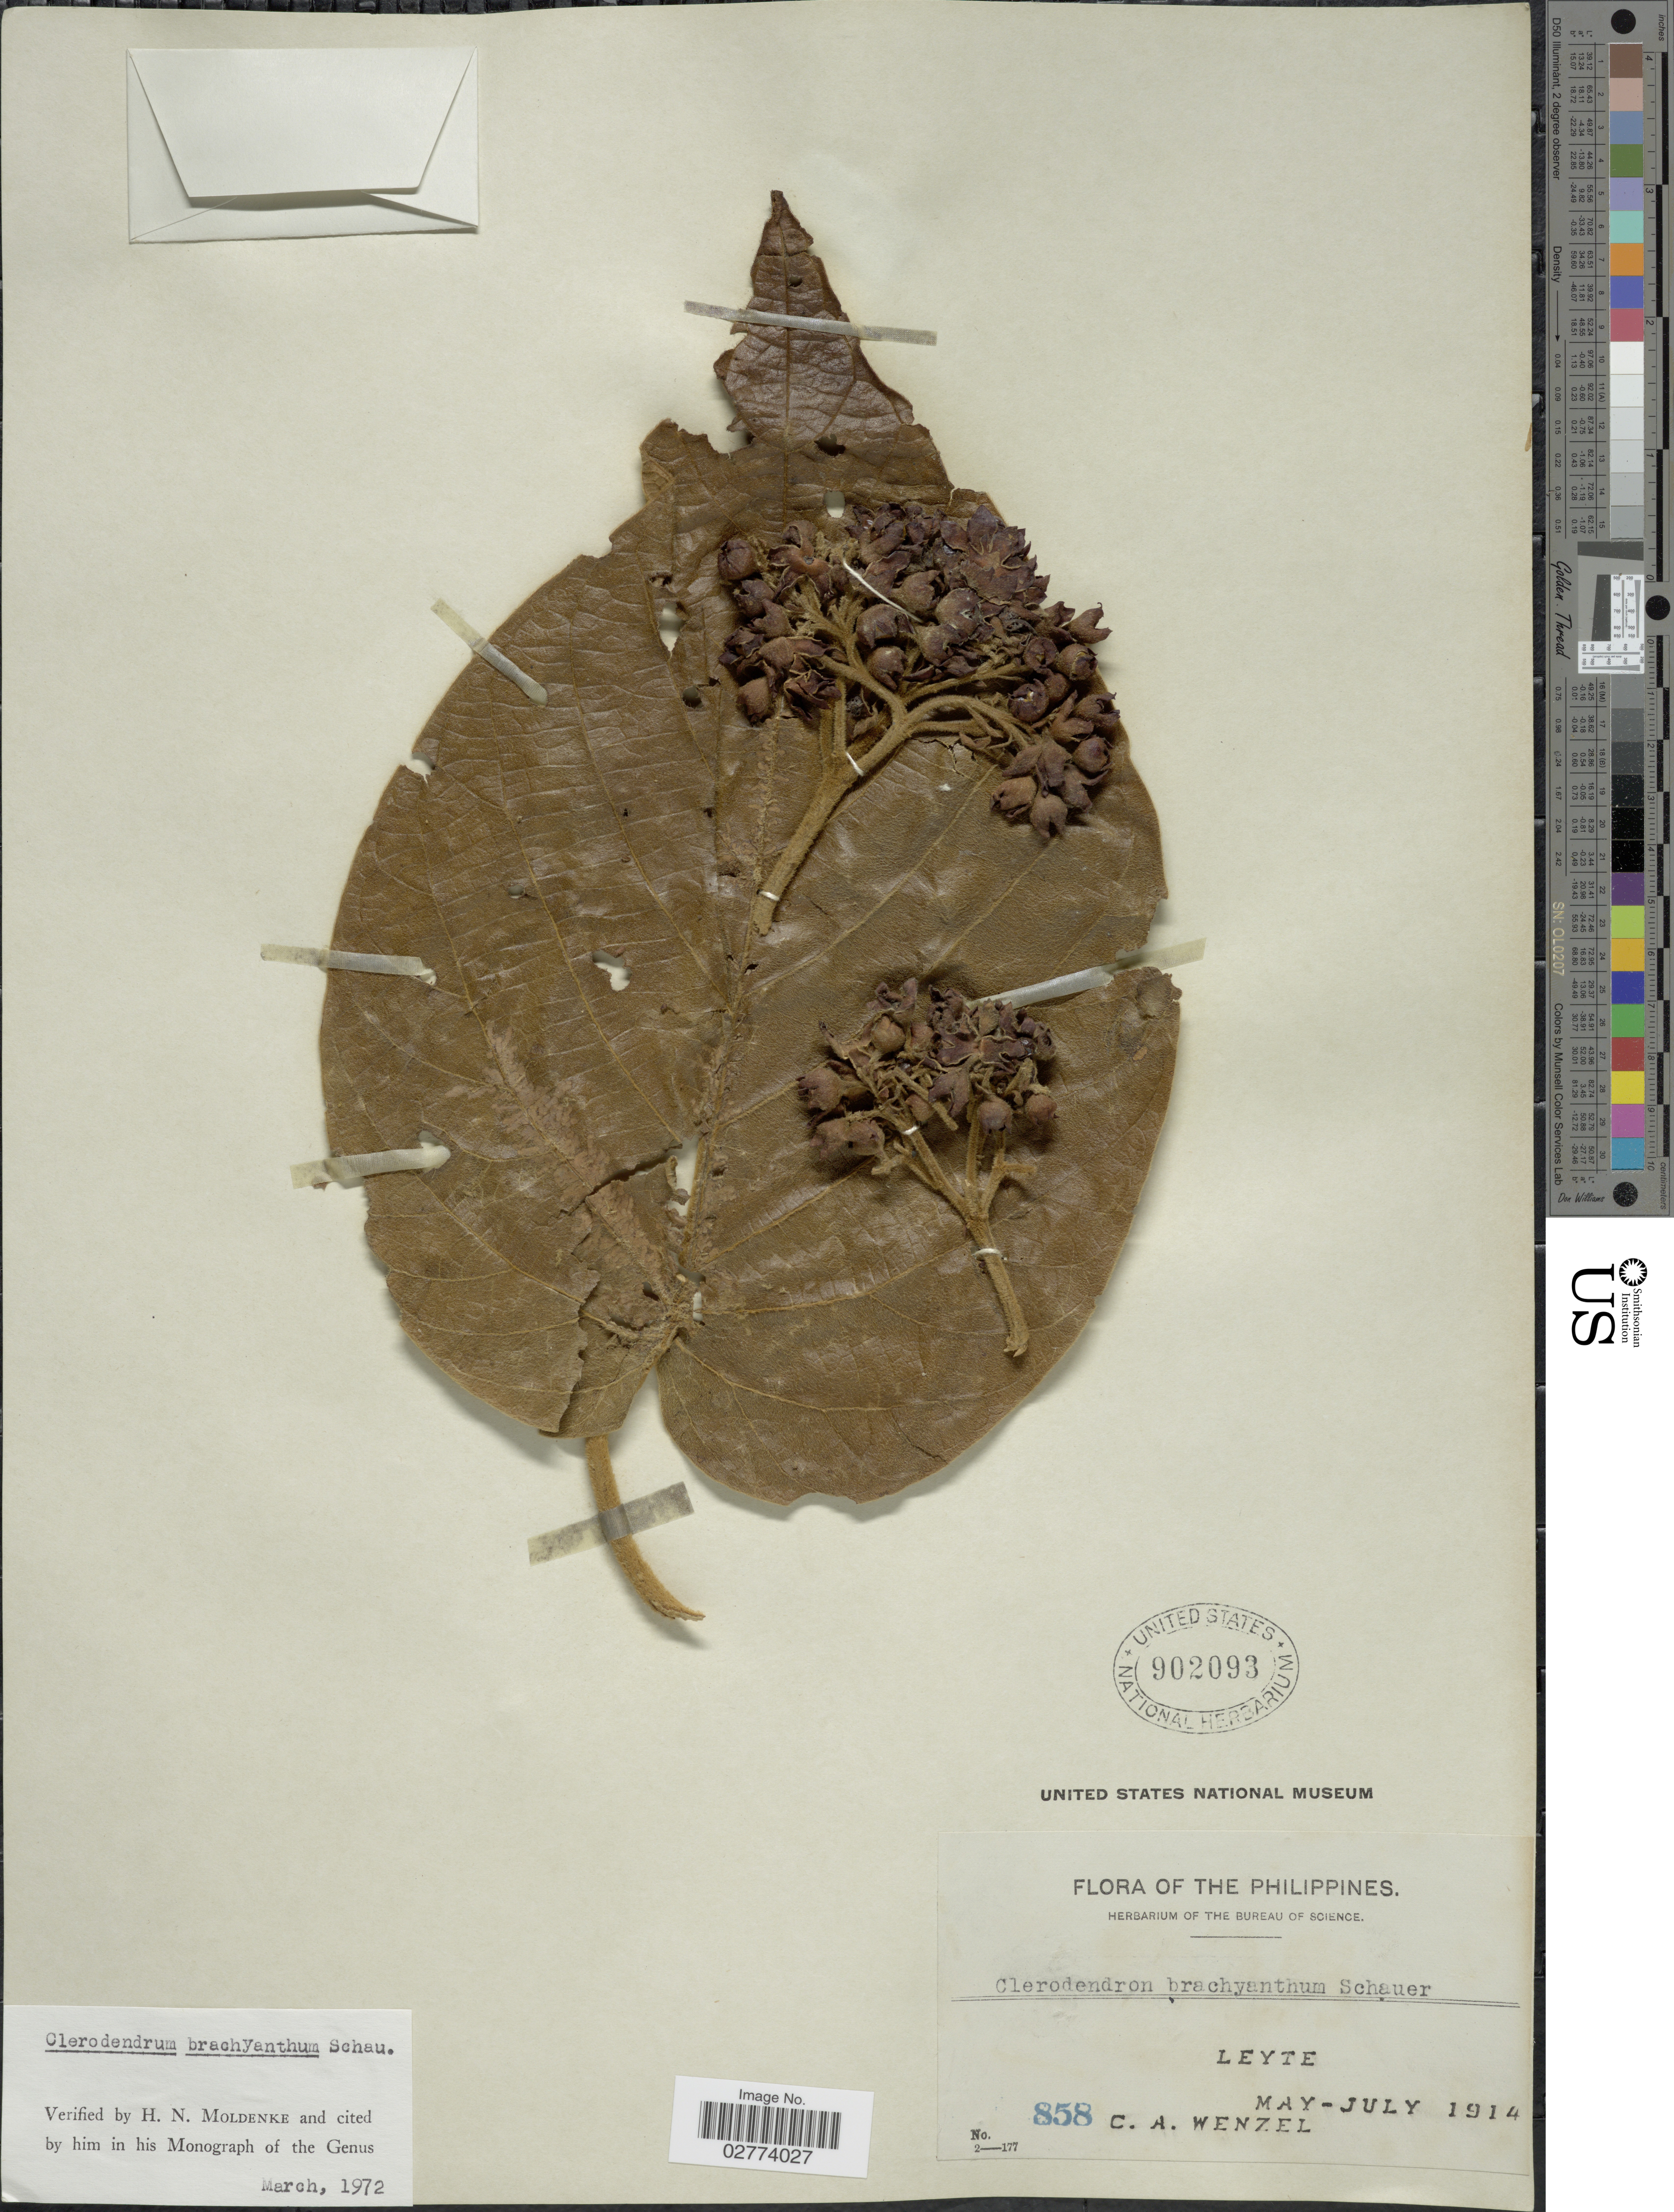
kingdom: Plantae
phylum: Tracheophyta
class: Magnoliopsida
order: Lamiales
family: Lamiaceae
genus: Clerodendrum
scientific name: Clerodendrum brachyanthum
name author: Schauer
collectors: C. Wenzel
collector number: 858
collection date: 1914-05/1914-07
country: Philippines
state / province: Eastern Visayas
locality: Leyte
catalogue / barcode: US 903093